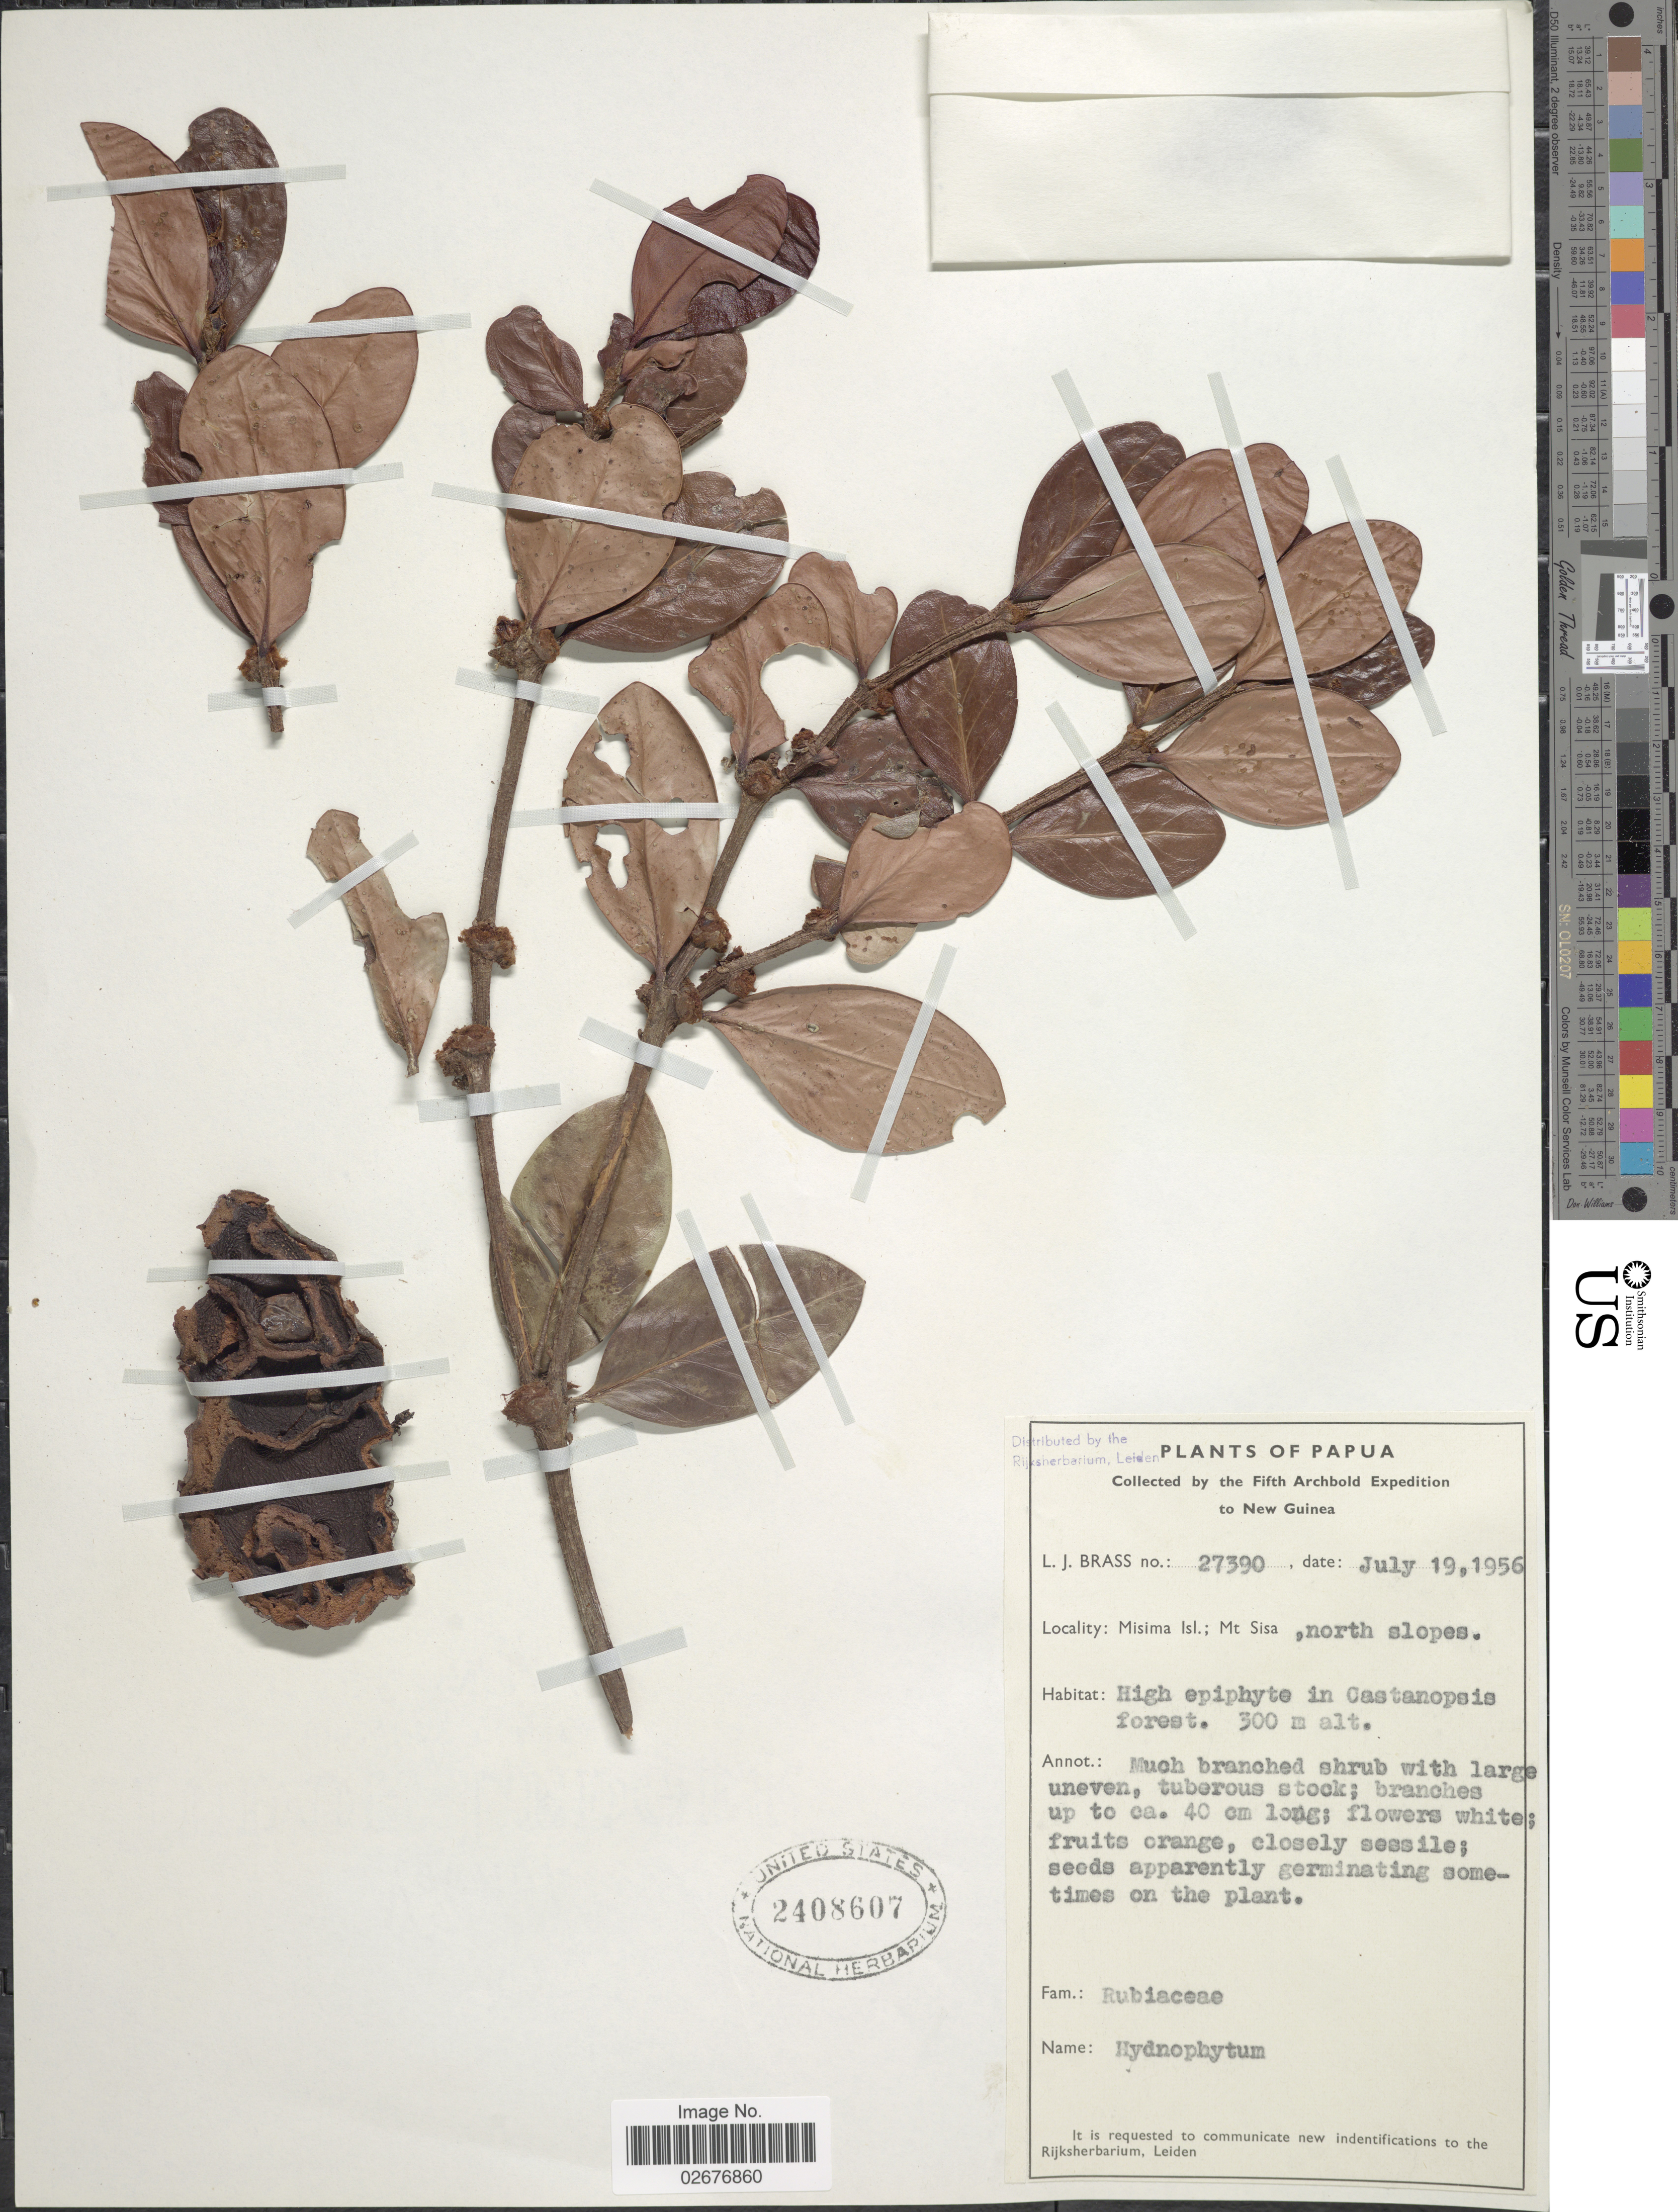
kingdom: Plantae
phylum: Tracheophyta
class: Magnoliopsida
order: Gentianales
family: Rubiaceae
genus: Hydnophytum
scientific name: Hydnophytum sp.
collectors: L. J. Brass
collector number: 27390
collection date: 1956-07-19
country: Papua New Guinea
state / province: Milne Bay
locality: Papua, Misima Isl.; Mt Sisa, north slopes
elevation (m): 300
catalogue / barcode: US 2408607